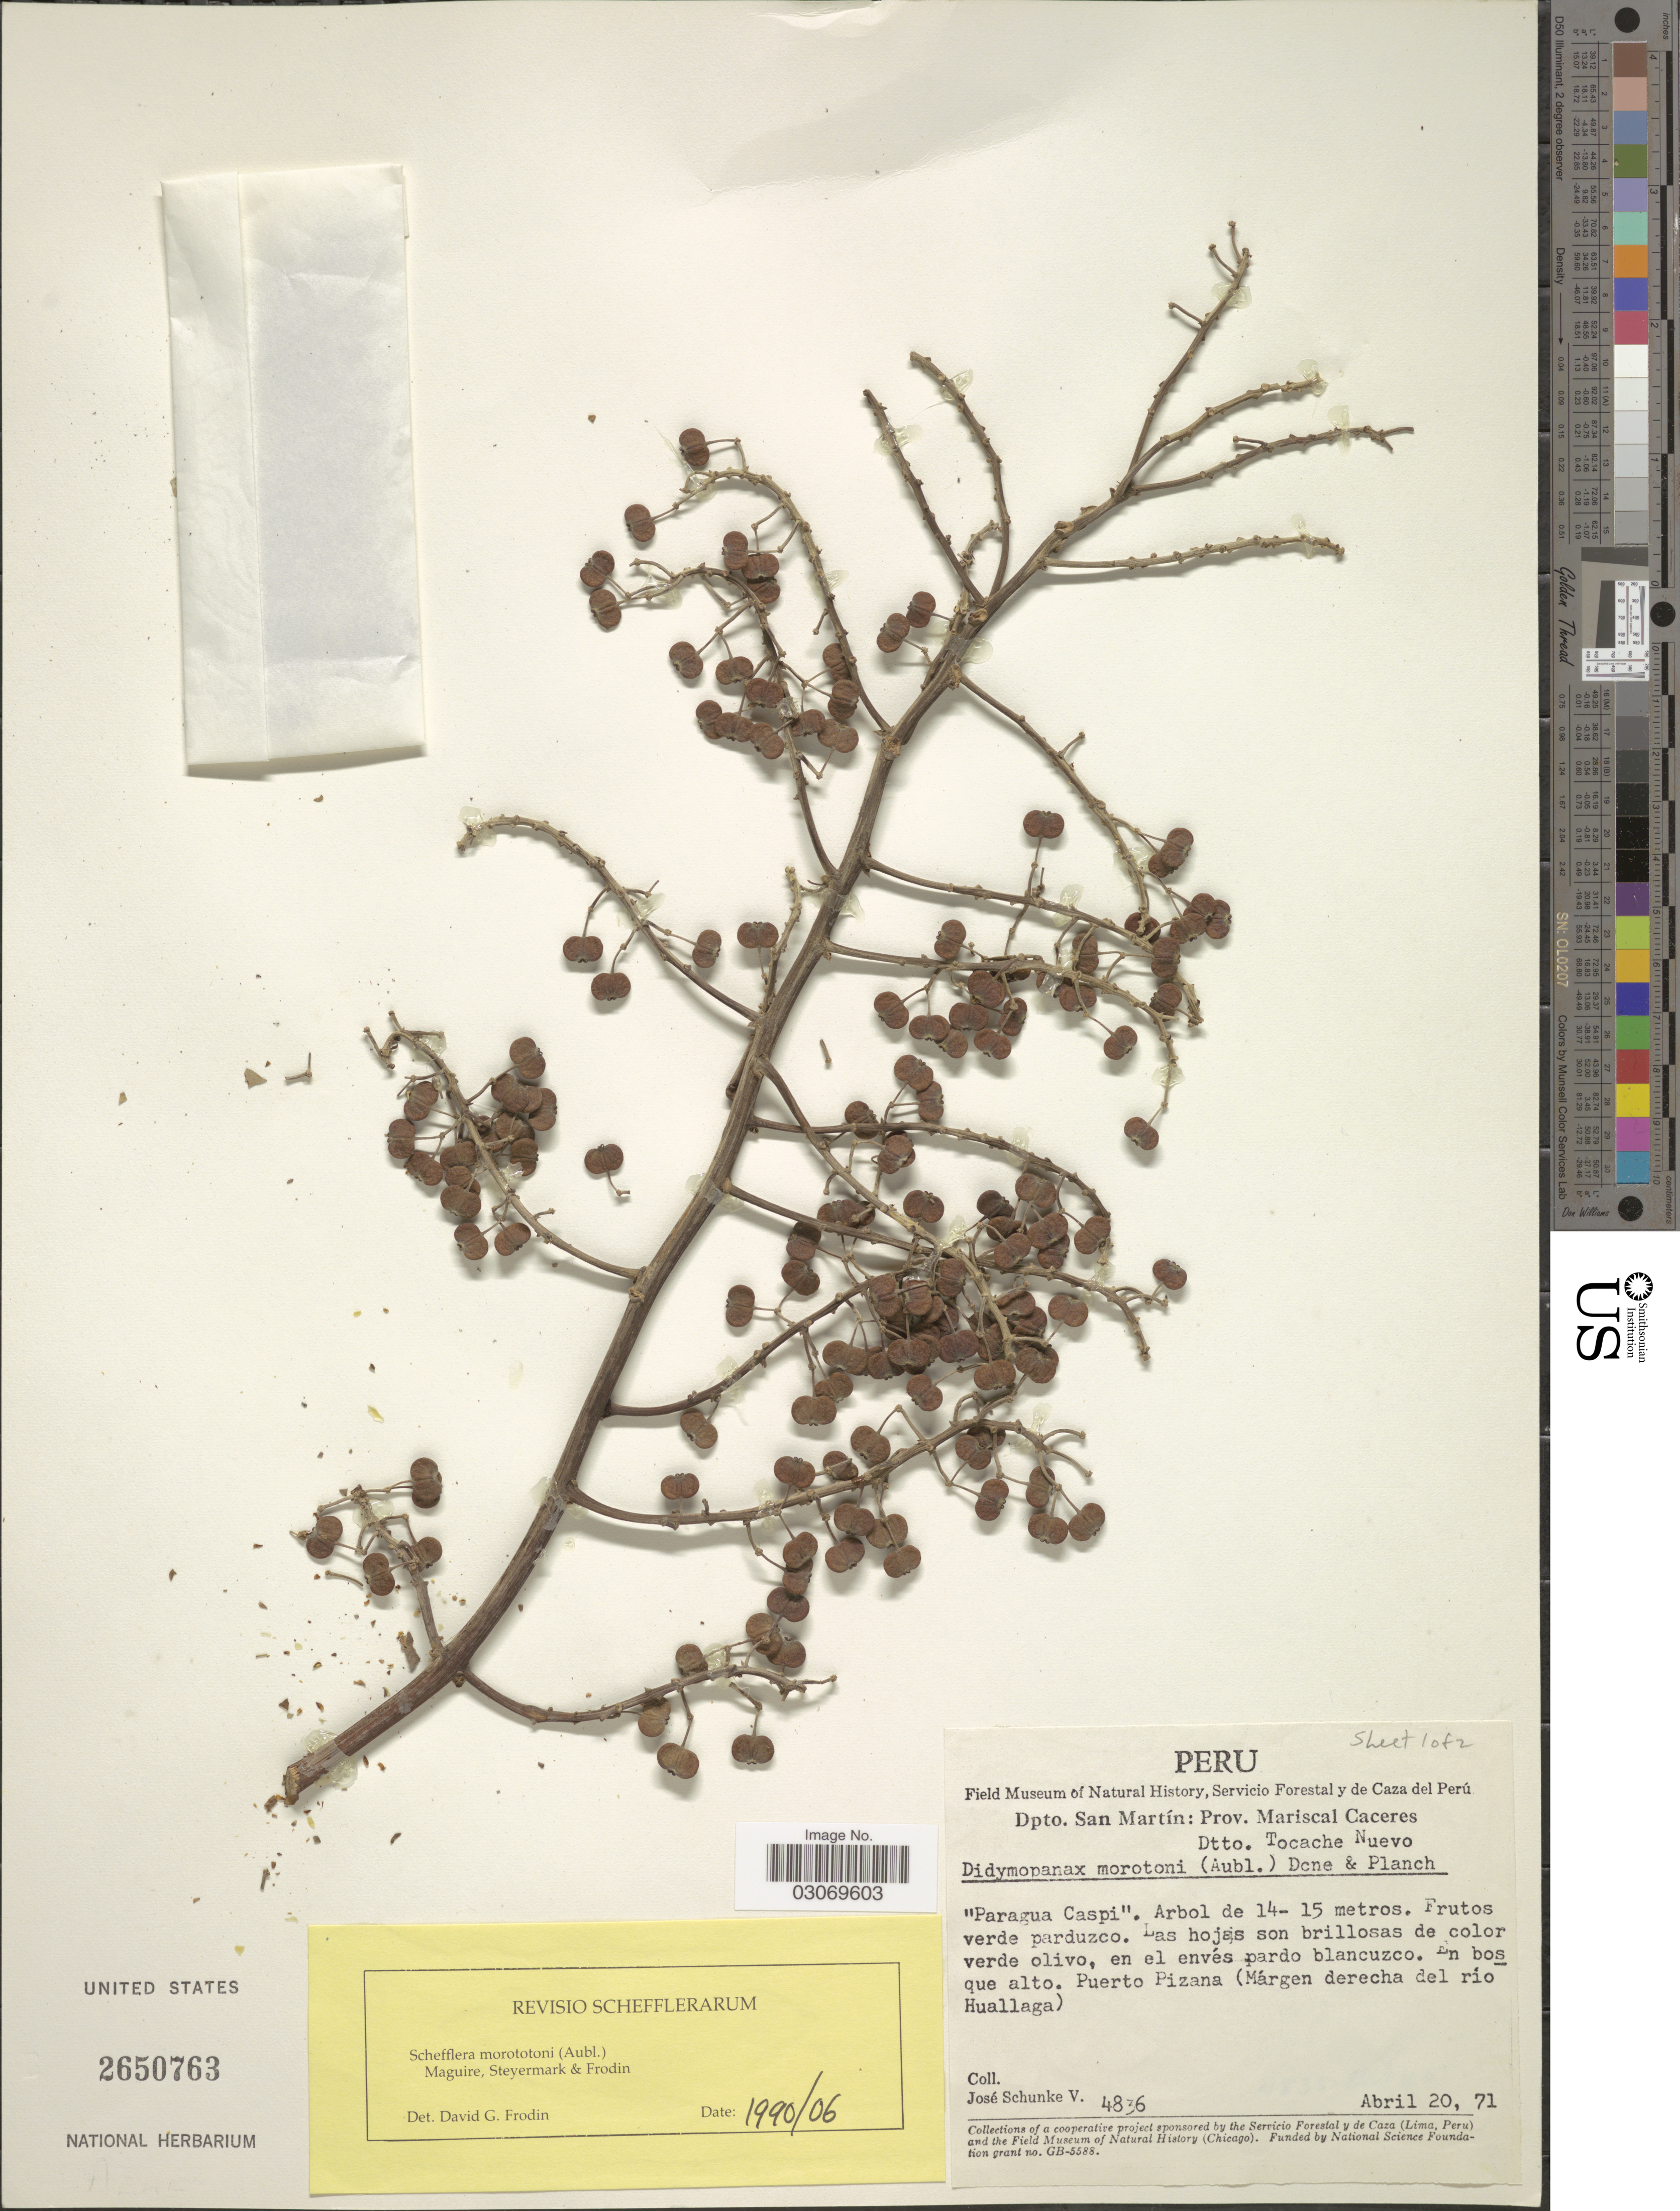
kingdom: Plantae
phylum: Tracheophyta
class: Magnoliopsida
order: Apiales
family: Araliaceae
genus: Schefflera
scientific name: Schefflera morototoni (Aubl.) Maguire, Steyerm. & Frodin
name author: (Aubl.) Maguire et al.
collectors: J. Schunke Vigo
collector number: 4836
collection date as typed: Transcribed d/m/y: 20/4/71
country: Peru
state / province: San Martín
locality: Dpto. San Martín: Prov. Mariscal Caceres, Dtto. Tocache Nuevo. En bosque alto. Puerto Pizana (Márgen derecha del rio Huallaga).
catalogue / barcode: US 2650763